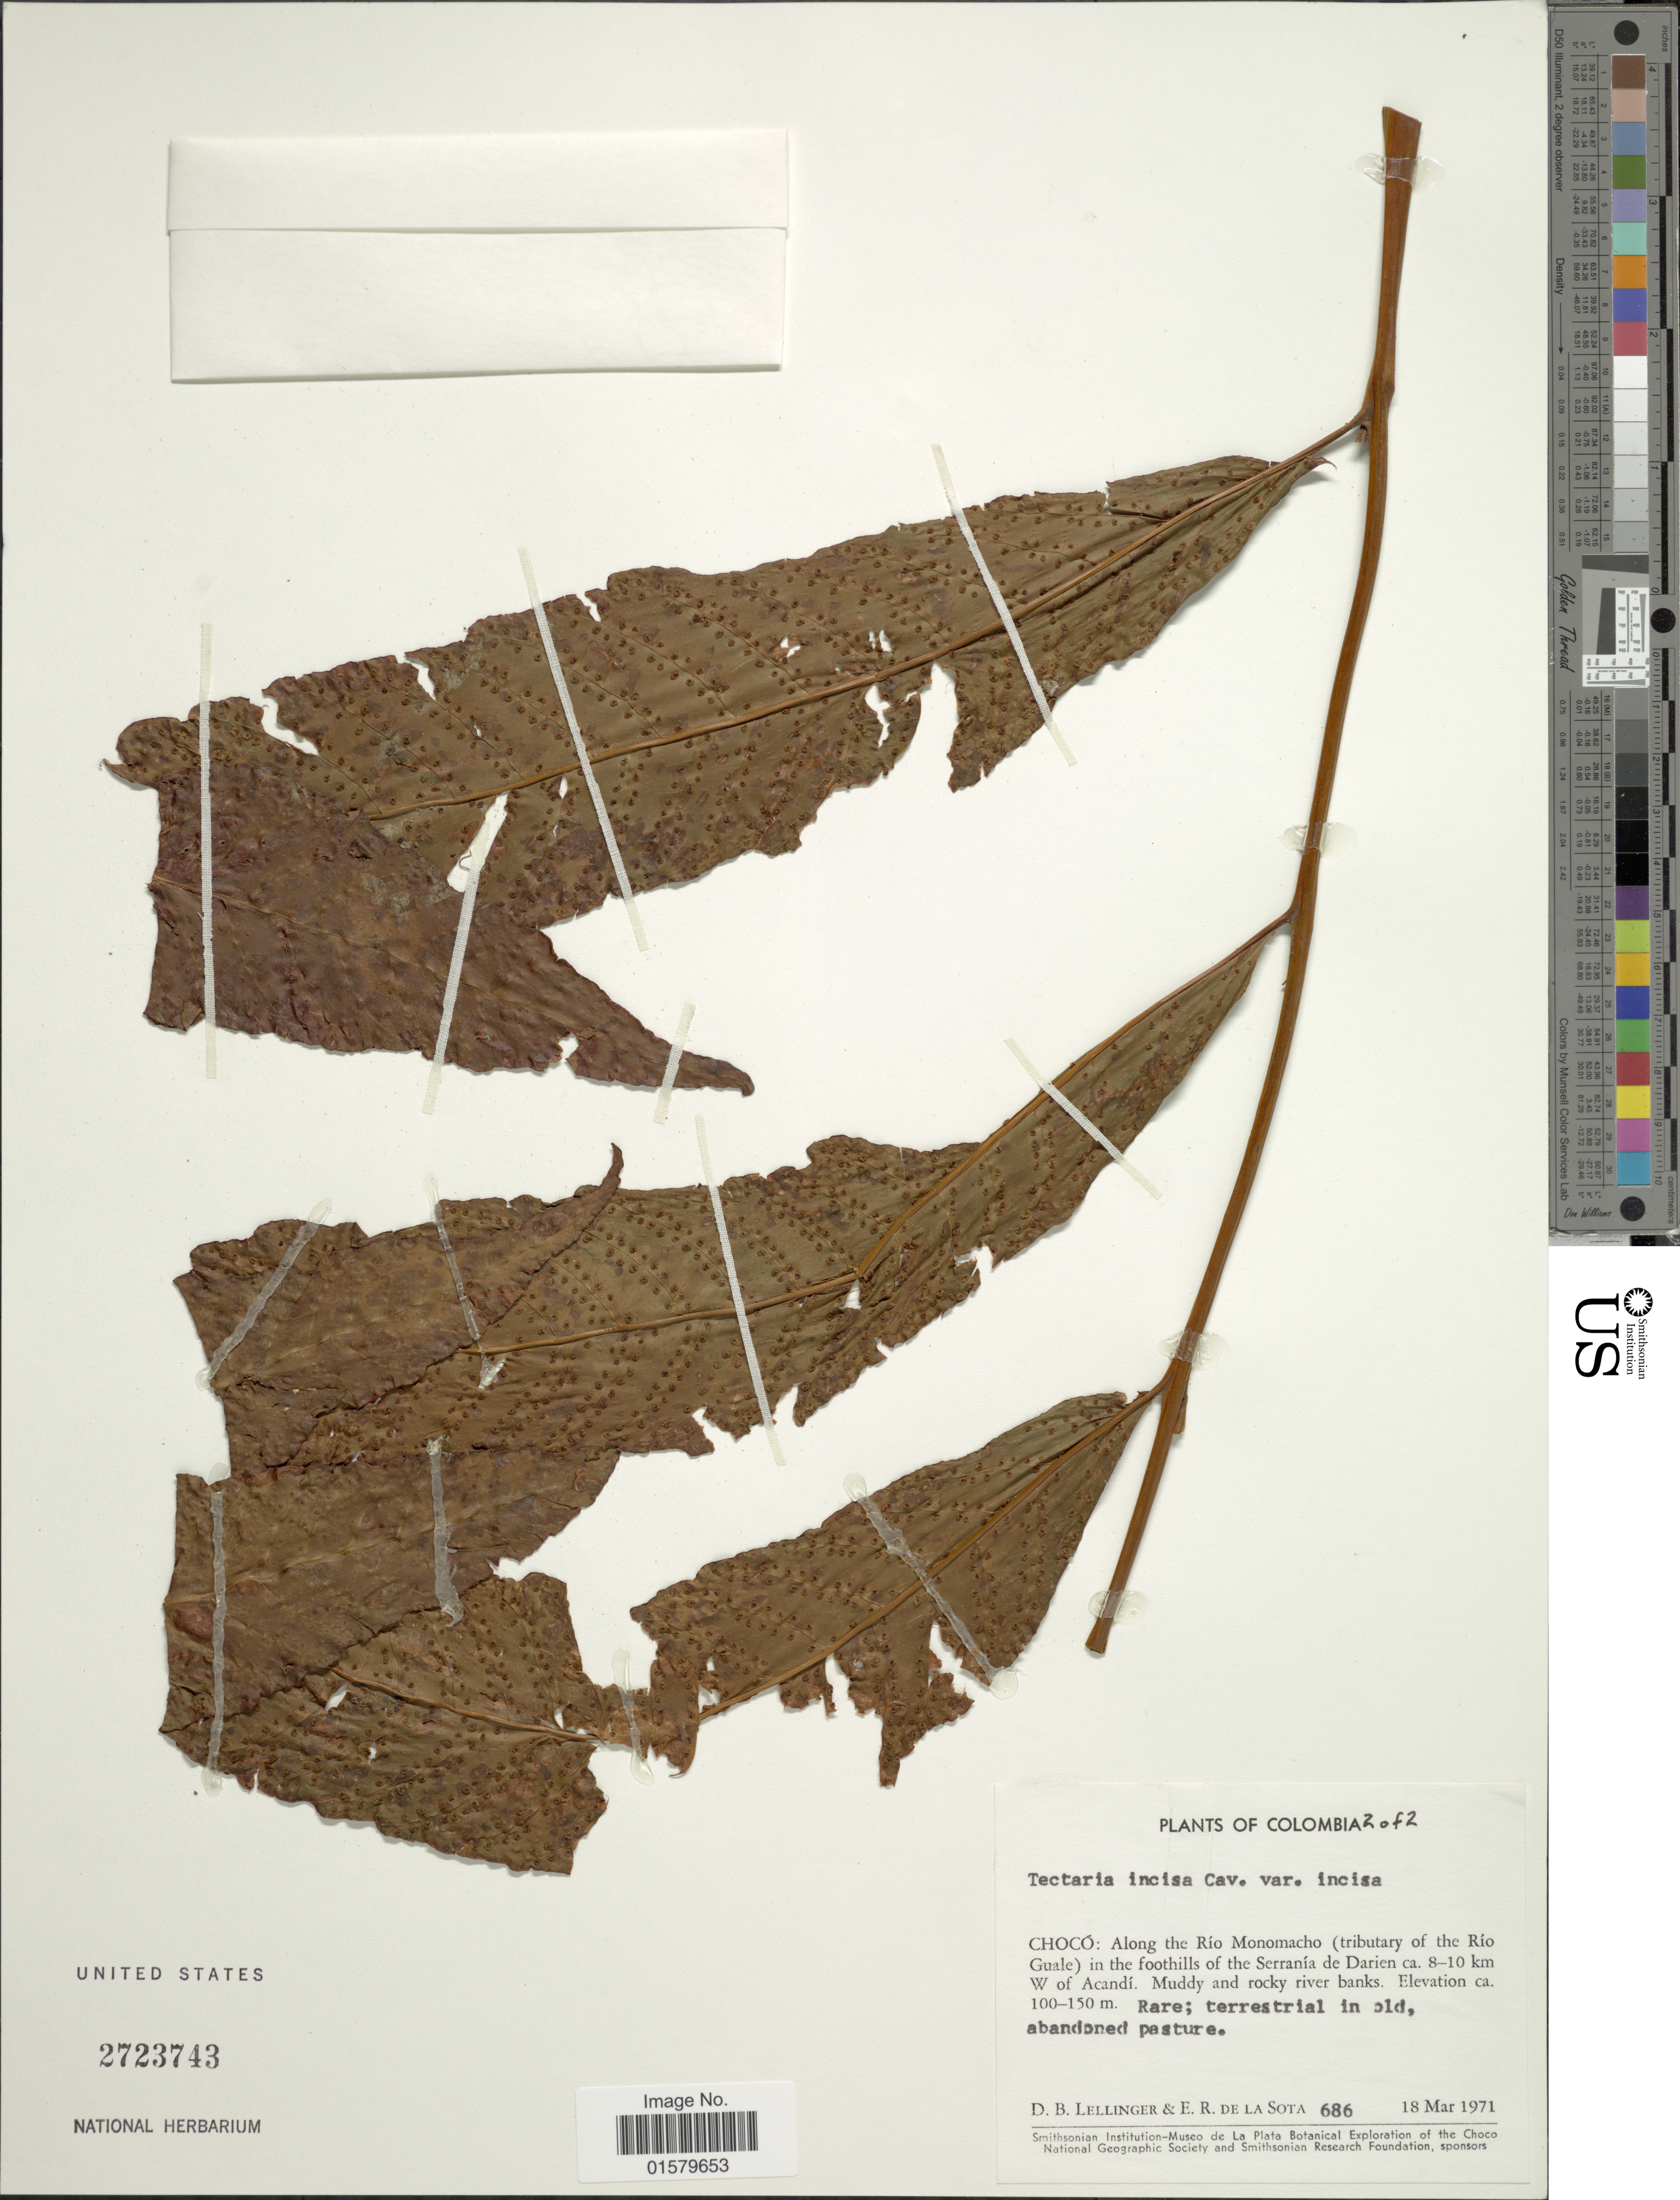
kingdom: Plantae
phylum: Tracheophyta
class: Polypodiopsida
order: Polypodiales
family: Tectariaceae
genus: Tectaria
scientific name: Tectaria incisa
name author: Cav.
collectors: D. B. Lellinger & E. R. de la Sota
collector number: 686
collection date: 1971-03-18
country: Colombia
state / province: Chocó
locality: Along the Rio Monomacho (tributary of the Rio Guale) in the foothills of the Serrania de Darien ca. 8 - 10 km W of Acandi. Muddy and rocky river banks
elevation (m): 100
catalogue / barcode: US 2723743